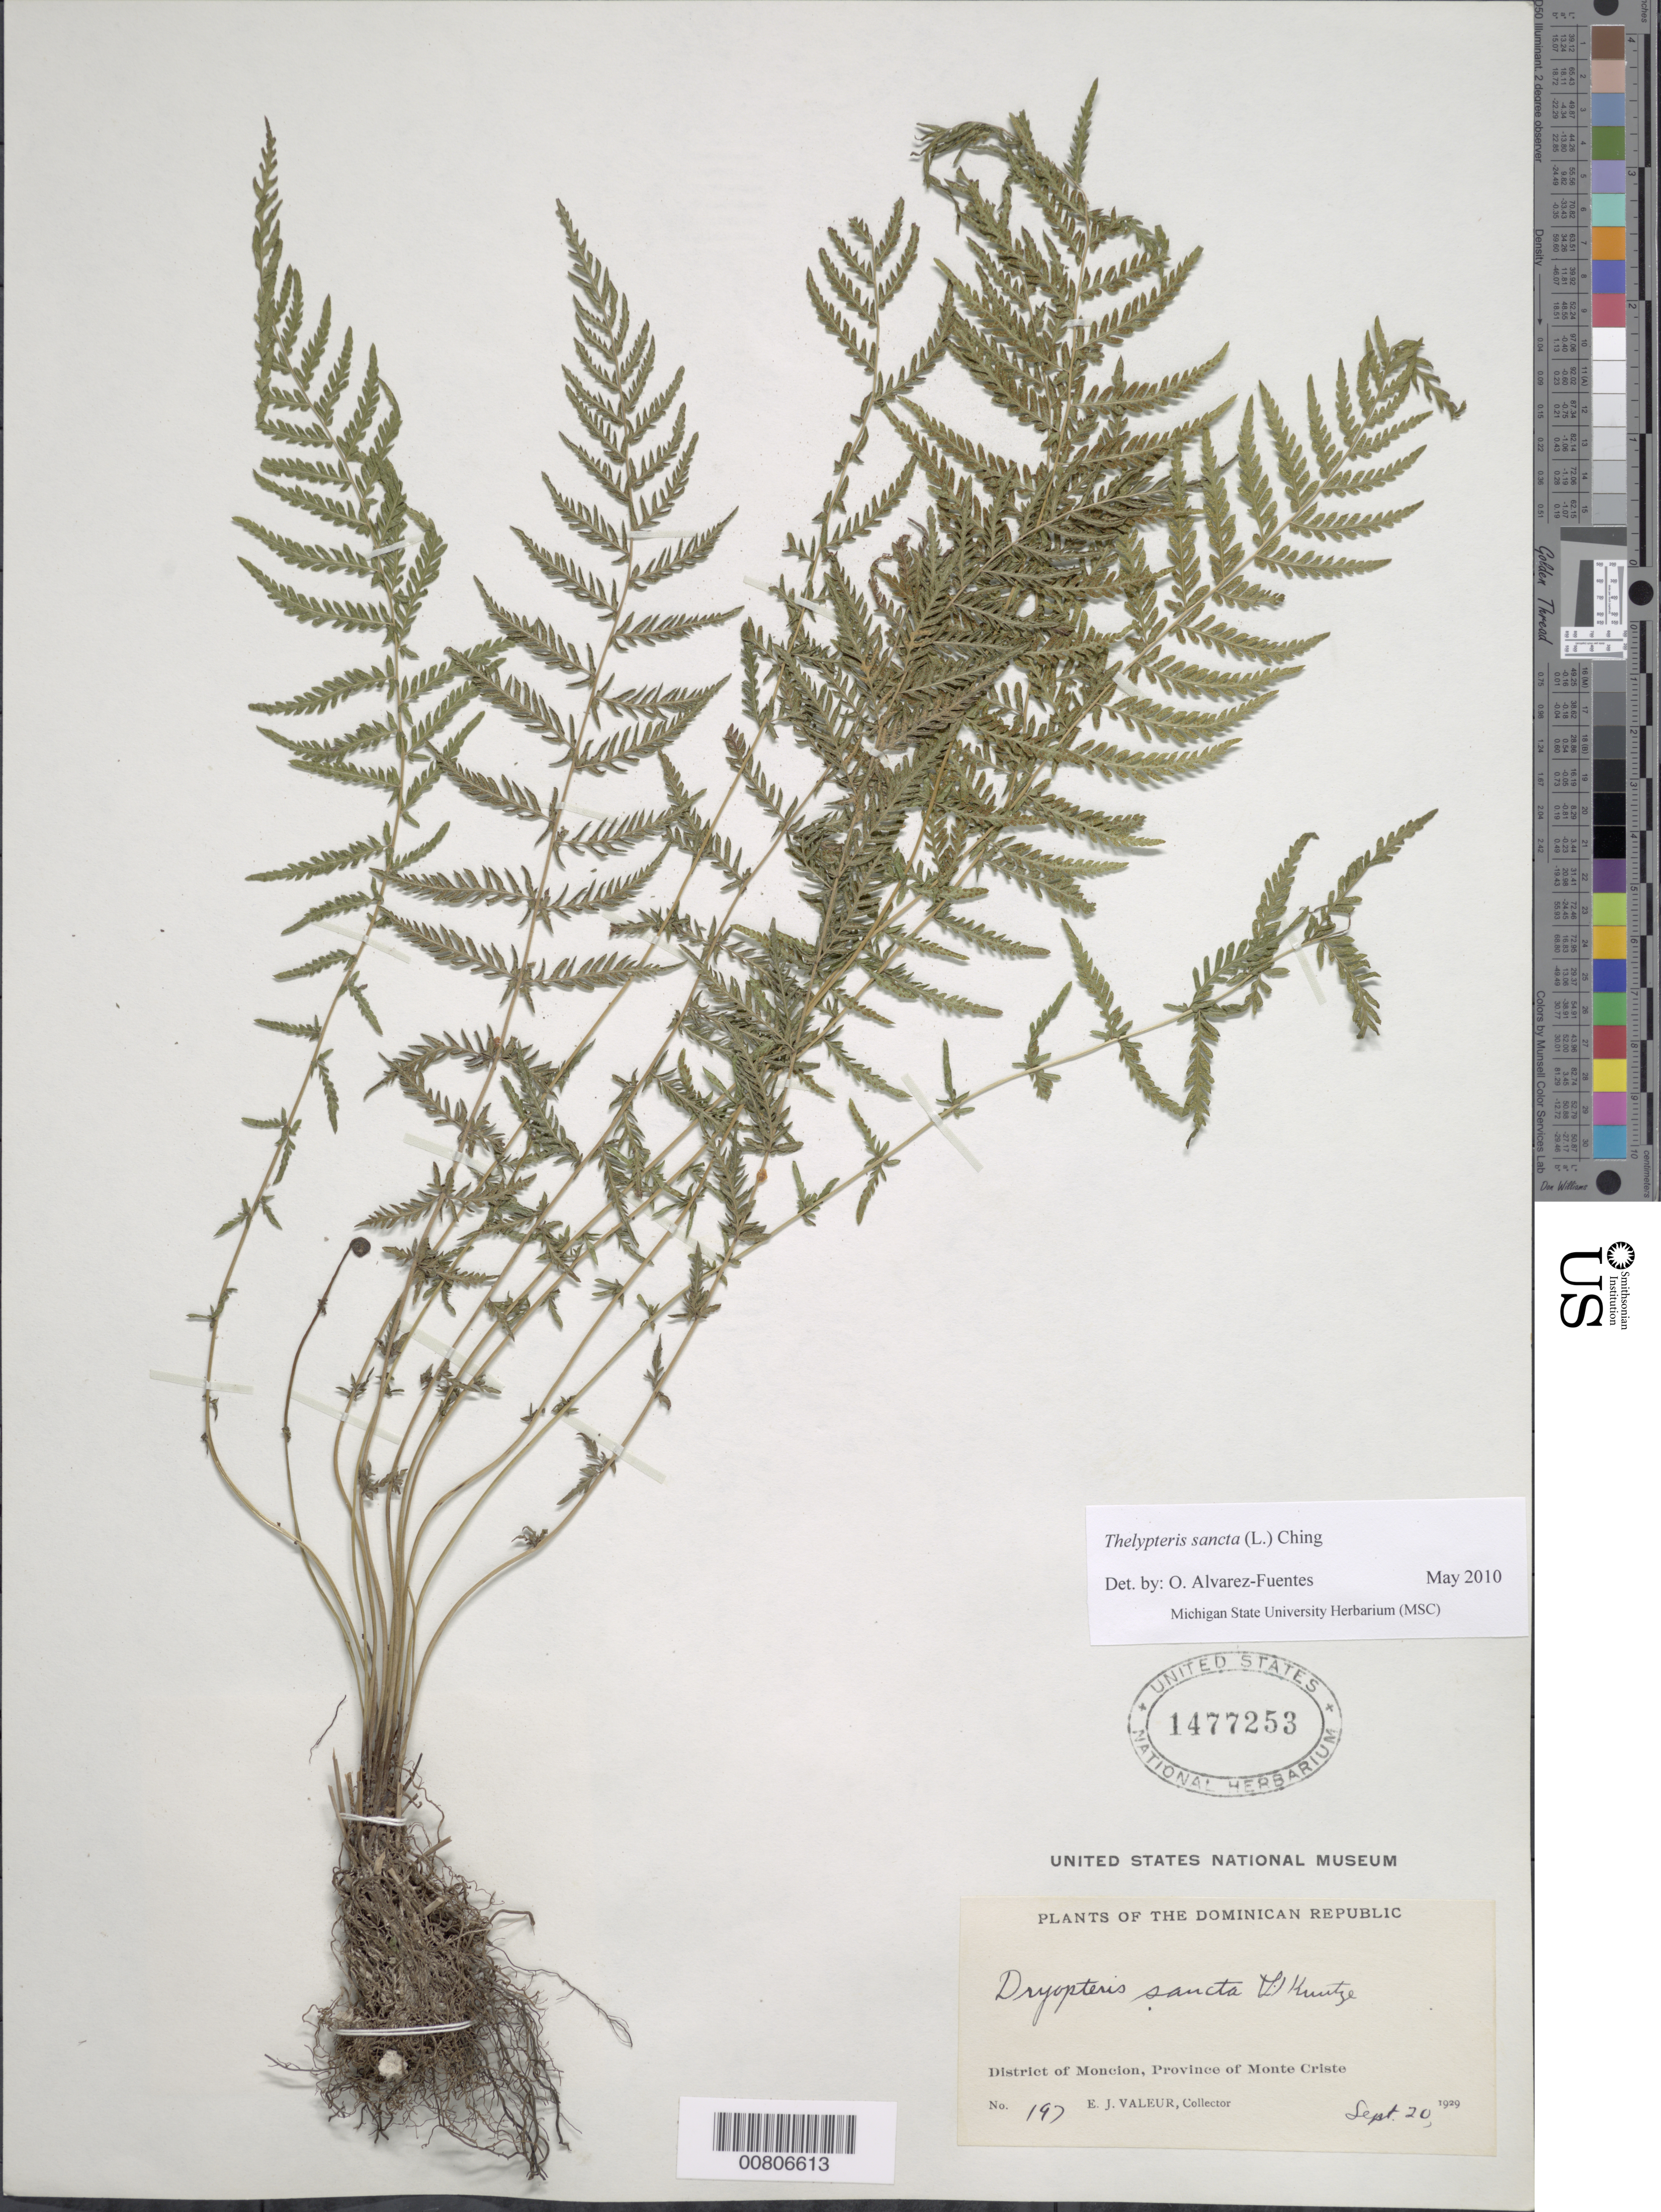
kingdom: Plantae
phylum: Tracheophyta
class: Polypodiopsida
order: Polypodiales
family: Thelypteridaceae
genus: Amauropelta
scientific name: Amauropelta sancta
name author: (L.) Pic. Serm.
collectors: E. Valeur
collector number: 197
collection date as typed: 20 Sep 1929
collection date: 1929-09-20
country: Dominican Republic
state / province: Monte Cristi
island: Hispaniola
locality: Dist. Moncion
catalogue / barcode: US 1477253